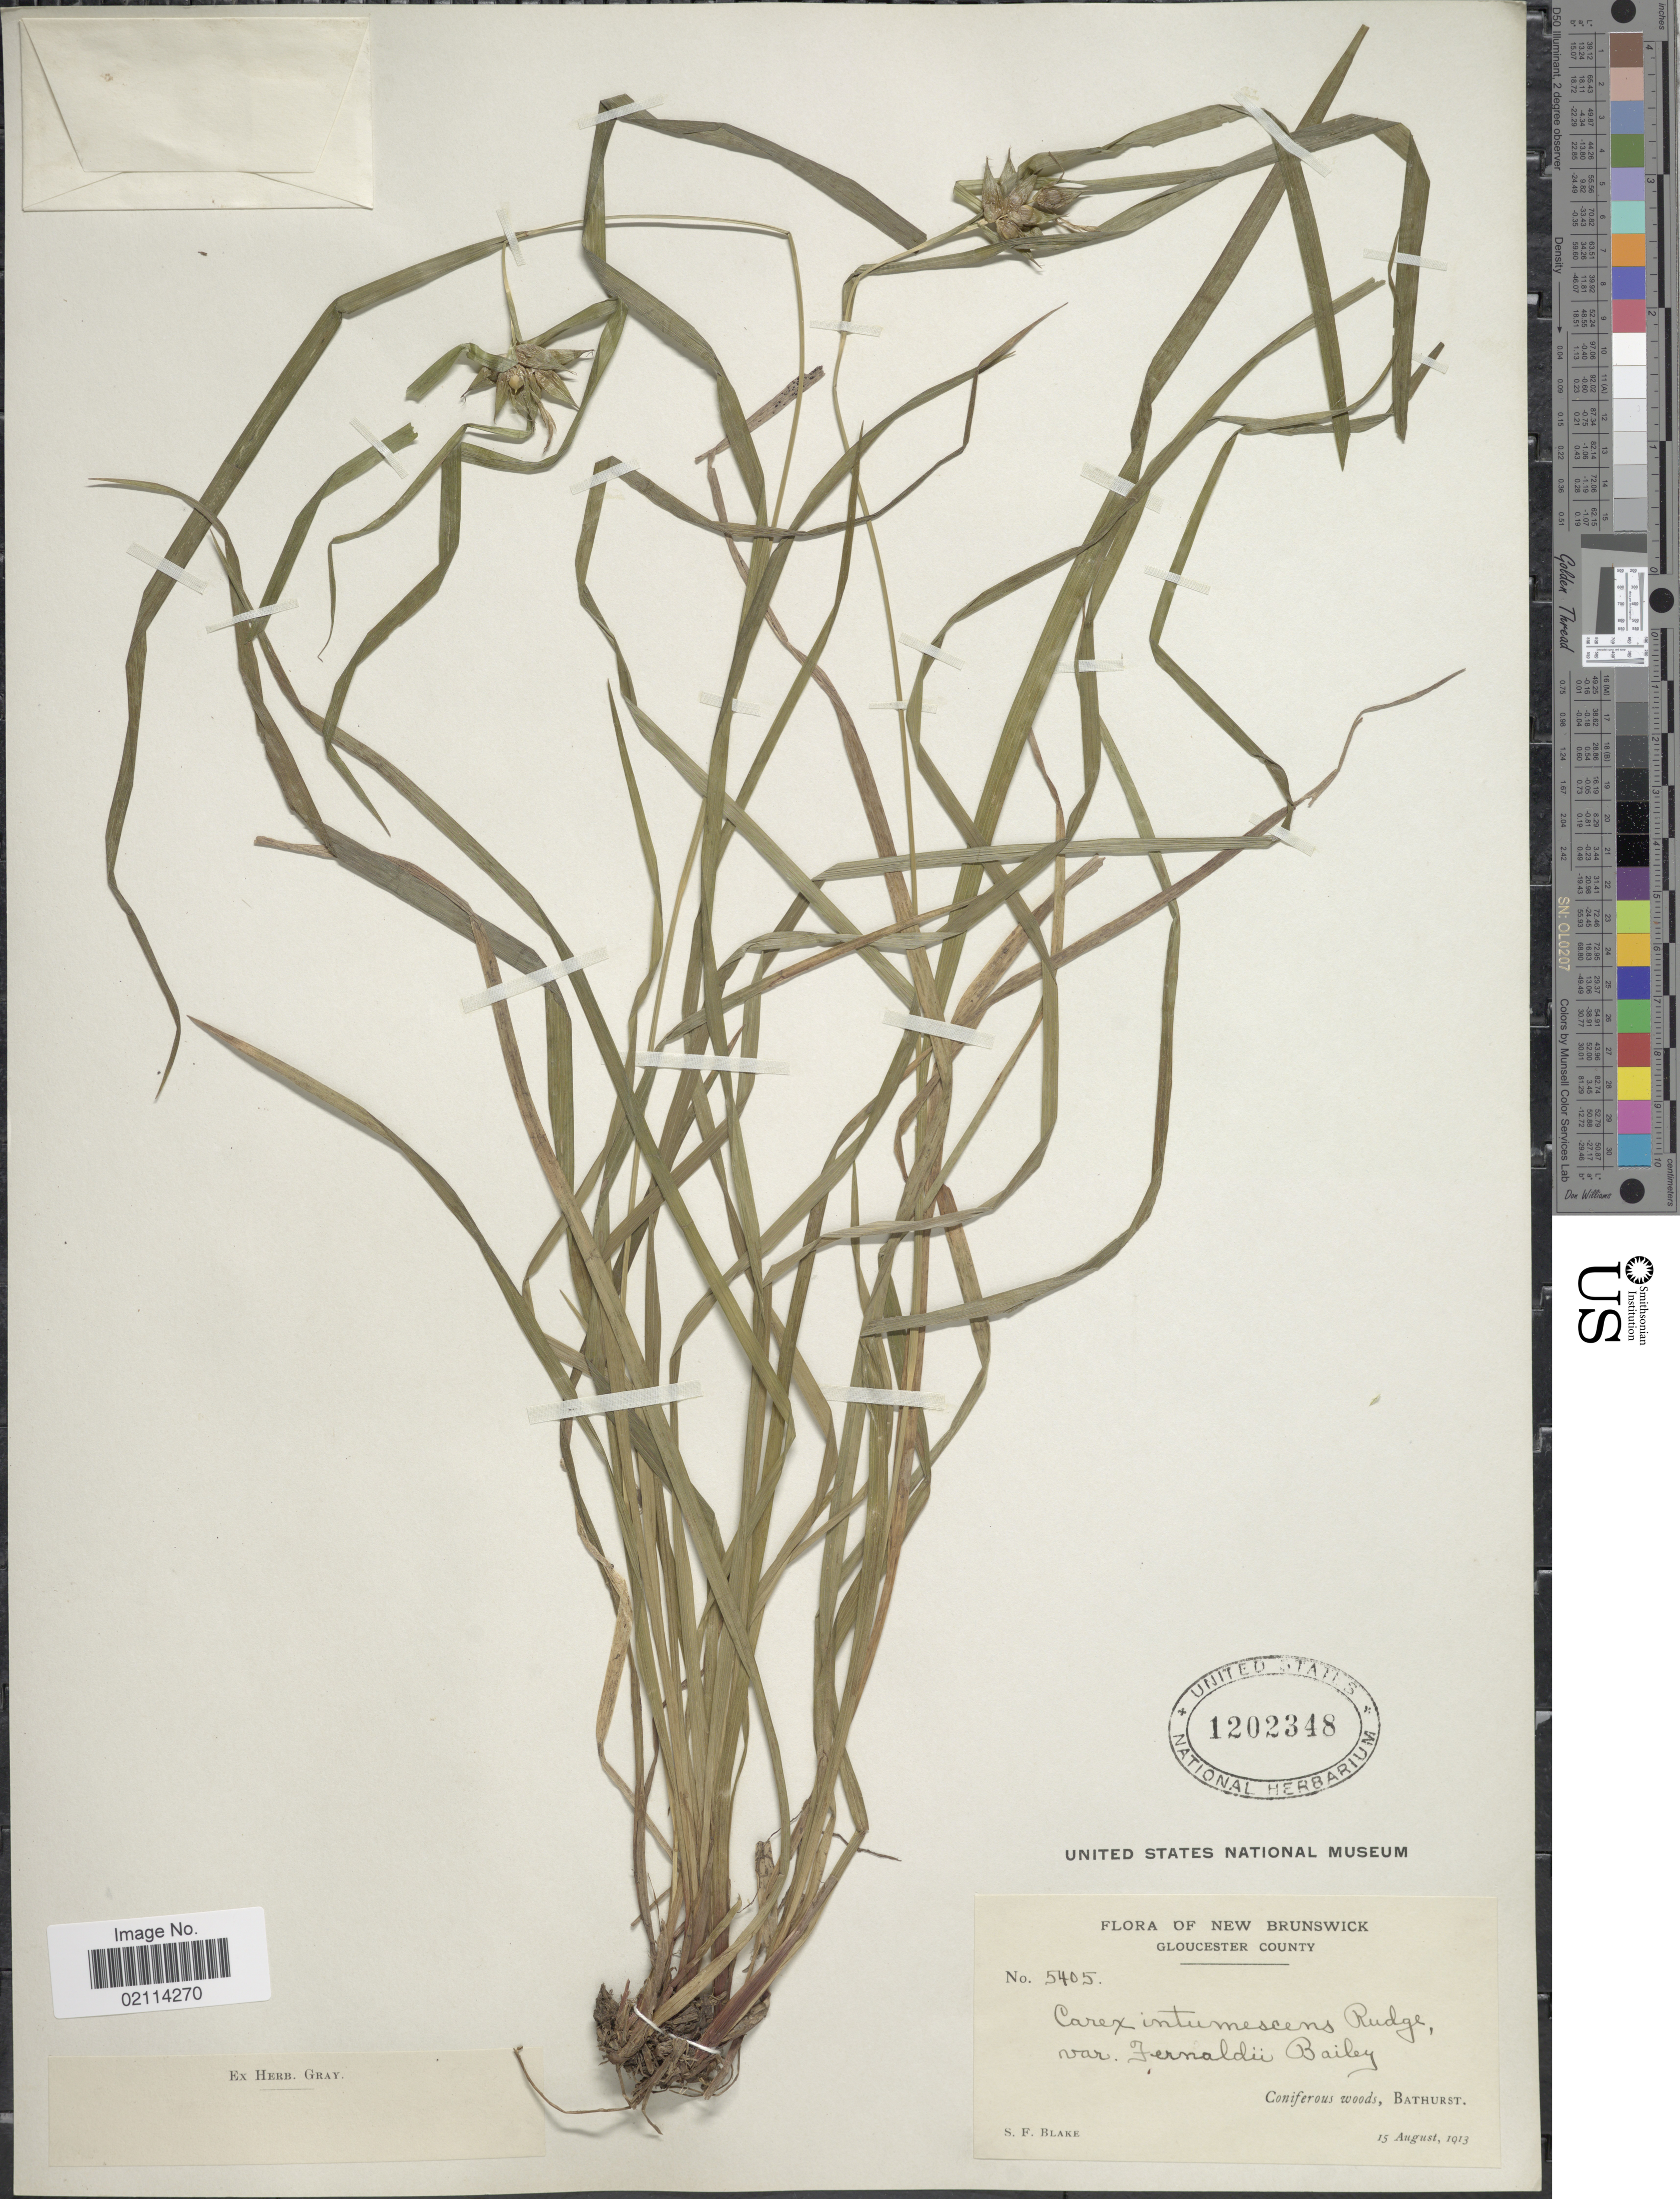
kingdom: Plantae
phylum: Tracheophyta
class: Liliopsida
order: Poales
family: Cyperaceae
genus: Carex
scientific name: Carex intumescens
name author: Rudge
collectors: S. Blake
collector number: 5405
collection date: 1913-08-15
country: Canada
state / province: New Brunswick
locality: Gloucester County, Coniferous woods, Bathurst.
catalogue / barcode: US 1202348